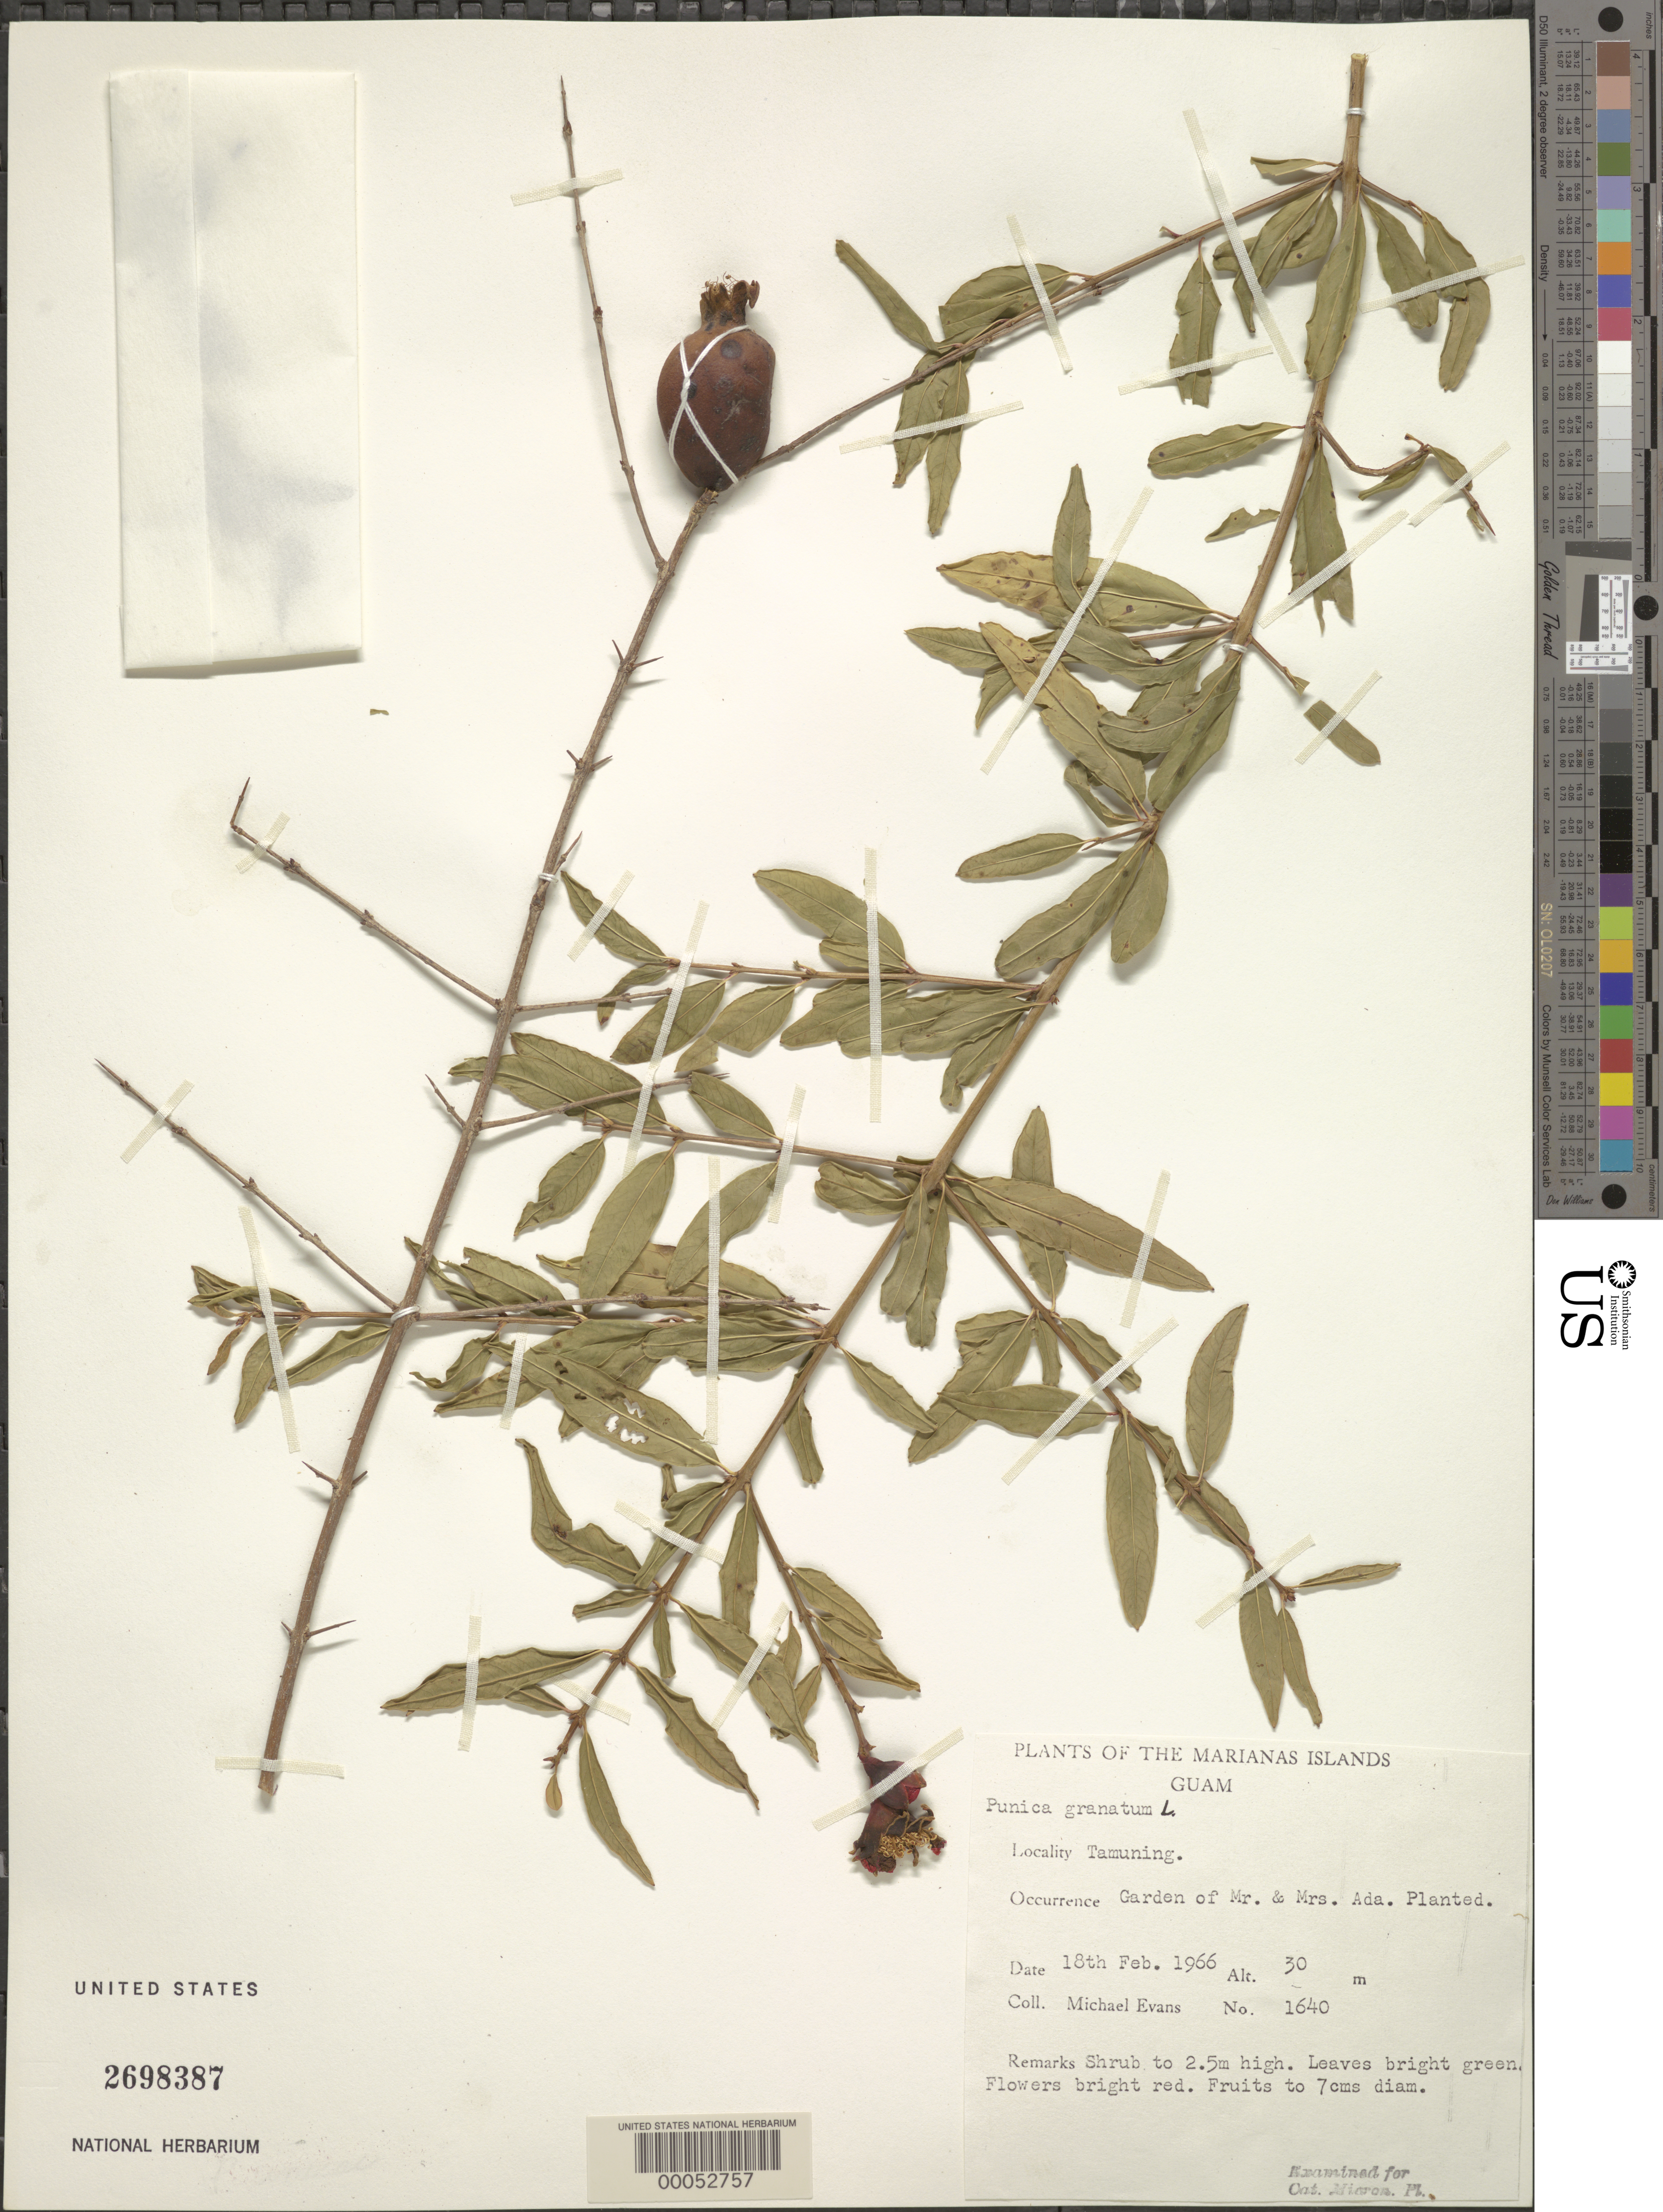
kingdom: Plantae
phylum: Tracheophyta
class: Magnoliopsida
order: Myrtales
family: Lythraceae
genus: Punica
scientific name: Punica granatum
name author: L.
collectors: M. Evans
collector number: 1640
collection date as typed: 18 Feb 1966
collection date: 1966-02-18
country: Guam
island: Guam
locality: Tamuning.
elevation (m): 30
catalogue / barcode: US 2698387